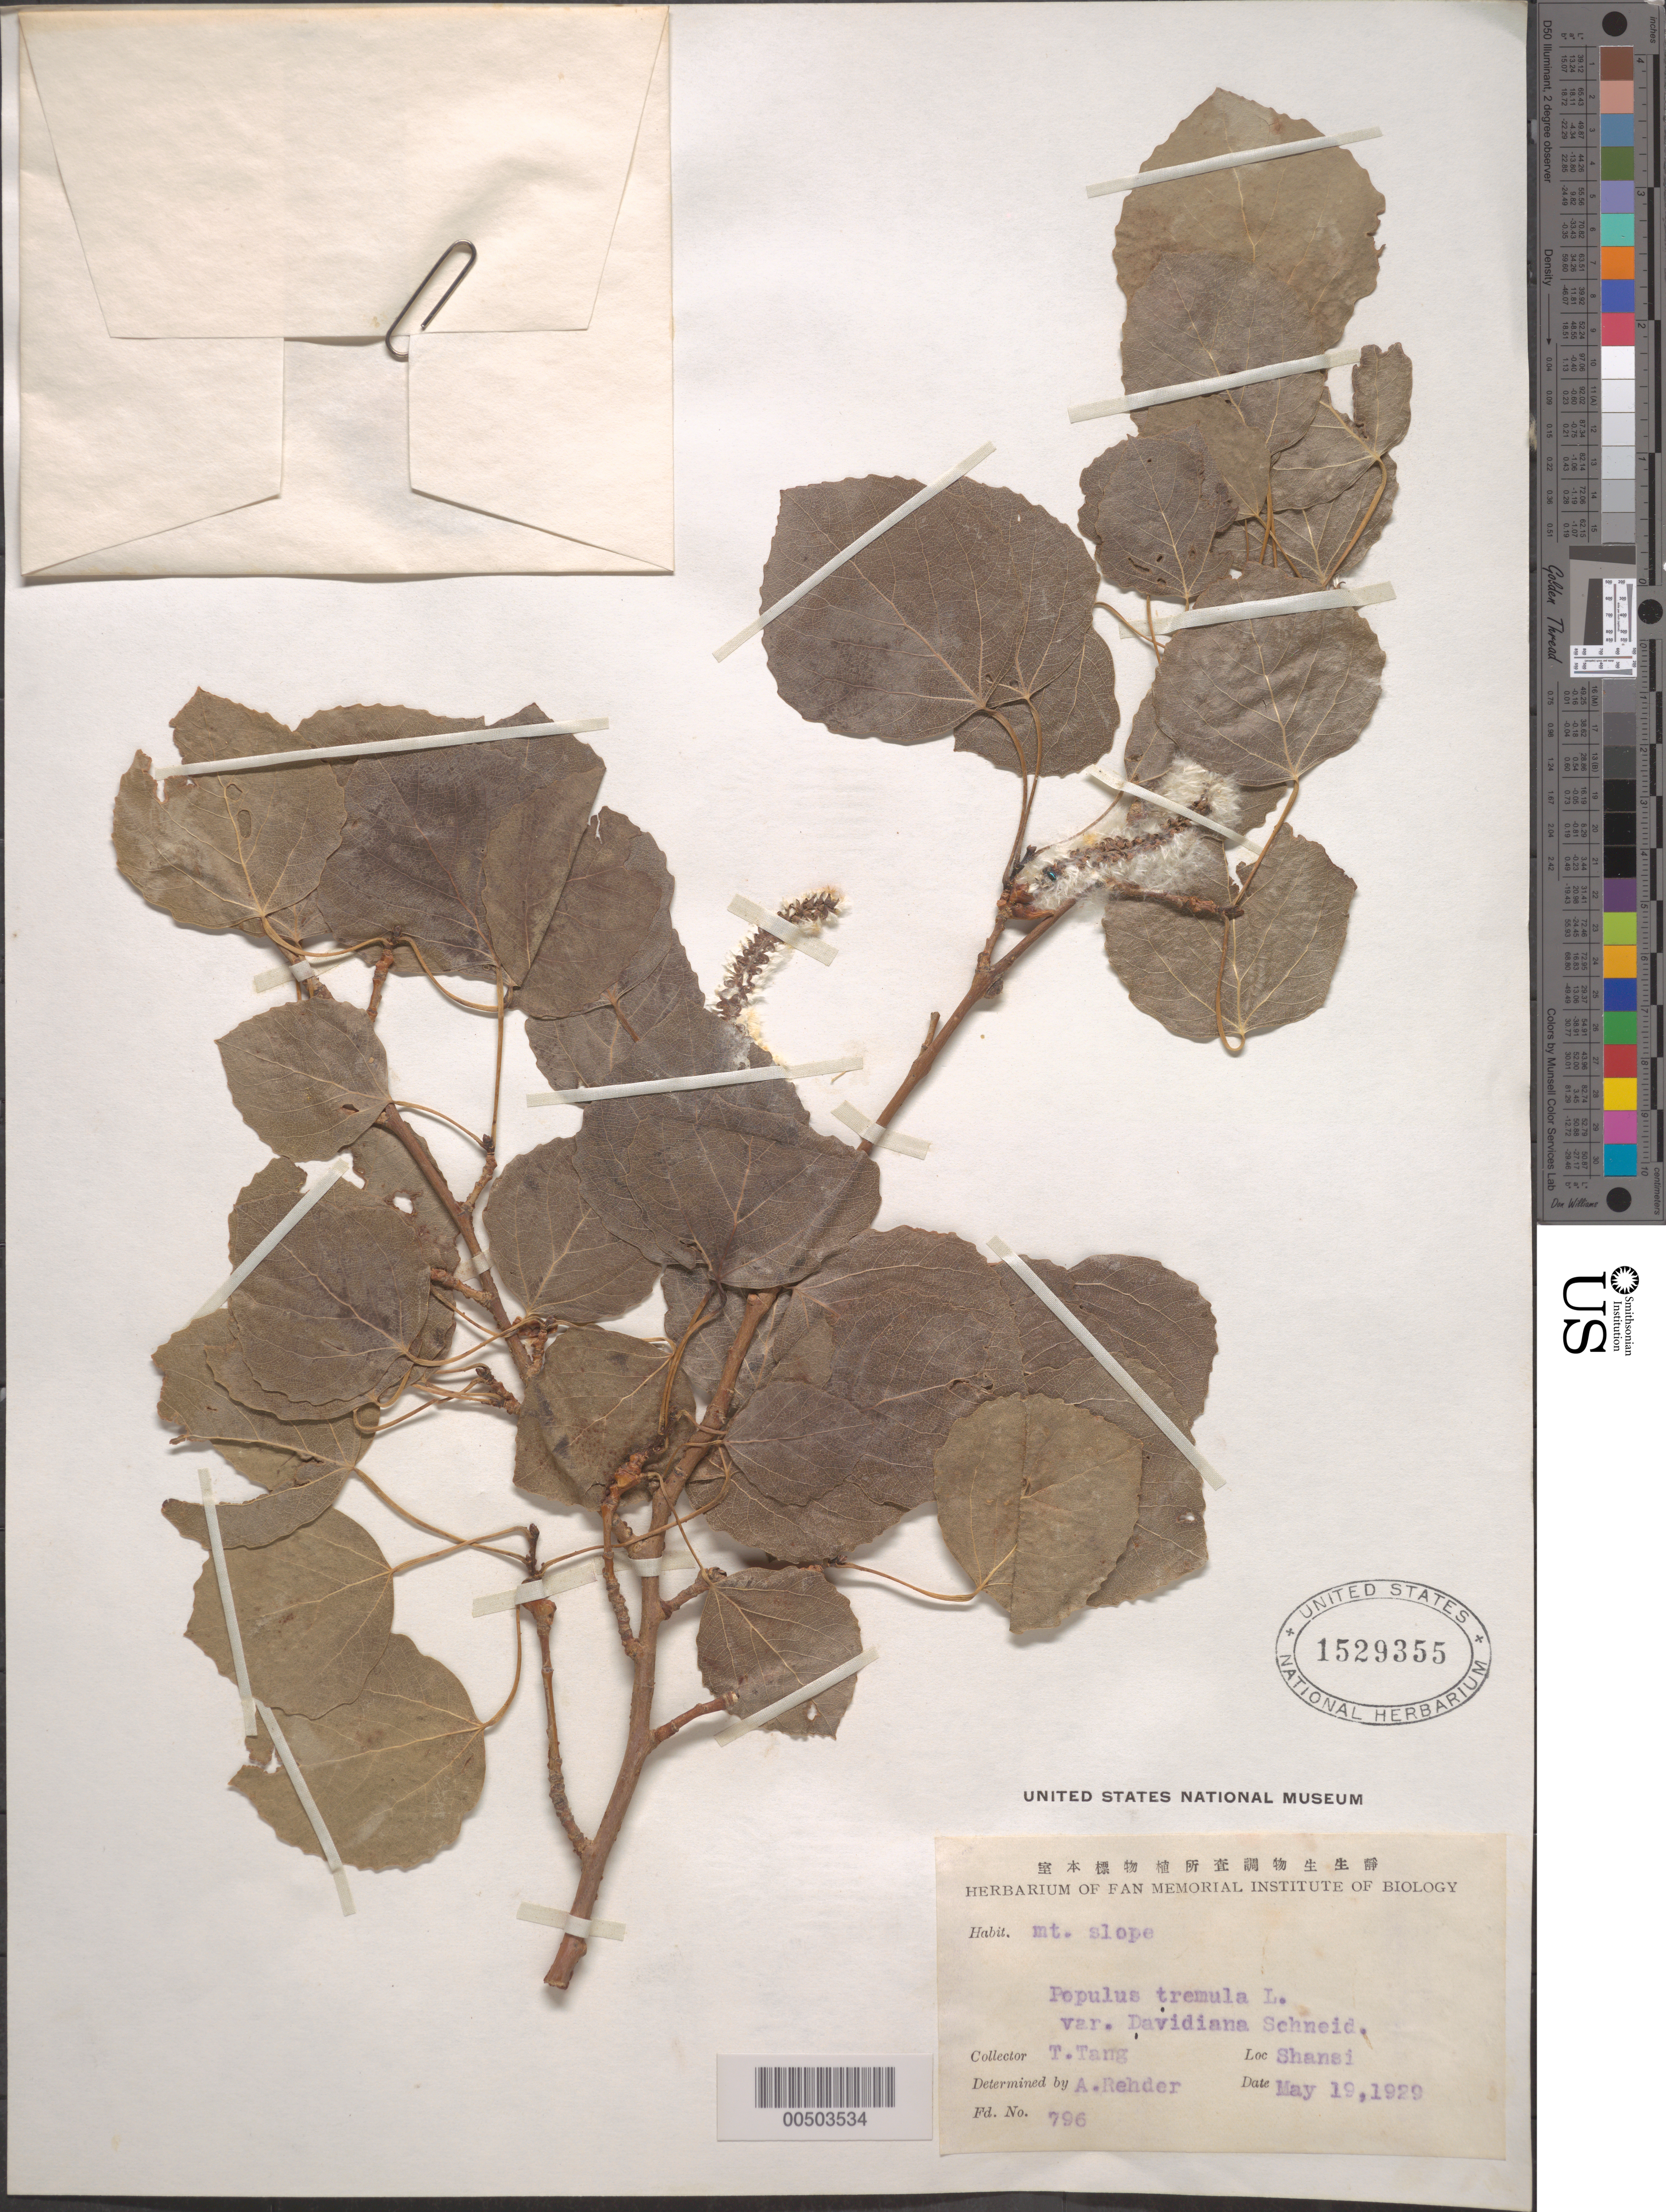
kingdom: Plantae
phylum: Tracheophyta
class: Magnoliopsida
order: Malpighiales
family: Salicaceae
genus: Populus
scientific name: Populus tremula var. davidiana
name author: (Dode) C.K. Schneid.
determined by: Rehder, Alfred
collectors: T. Tang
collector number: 796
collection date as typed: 19 May 1929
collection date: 1929-05-19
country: China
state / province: Shanxi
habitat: mt. slope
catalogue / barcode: US 1529355